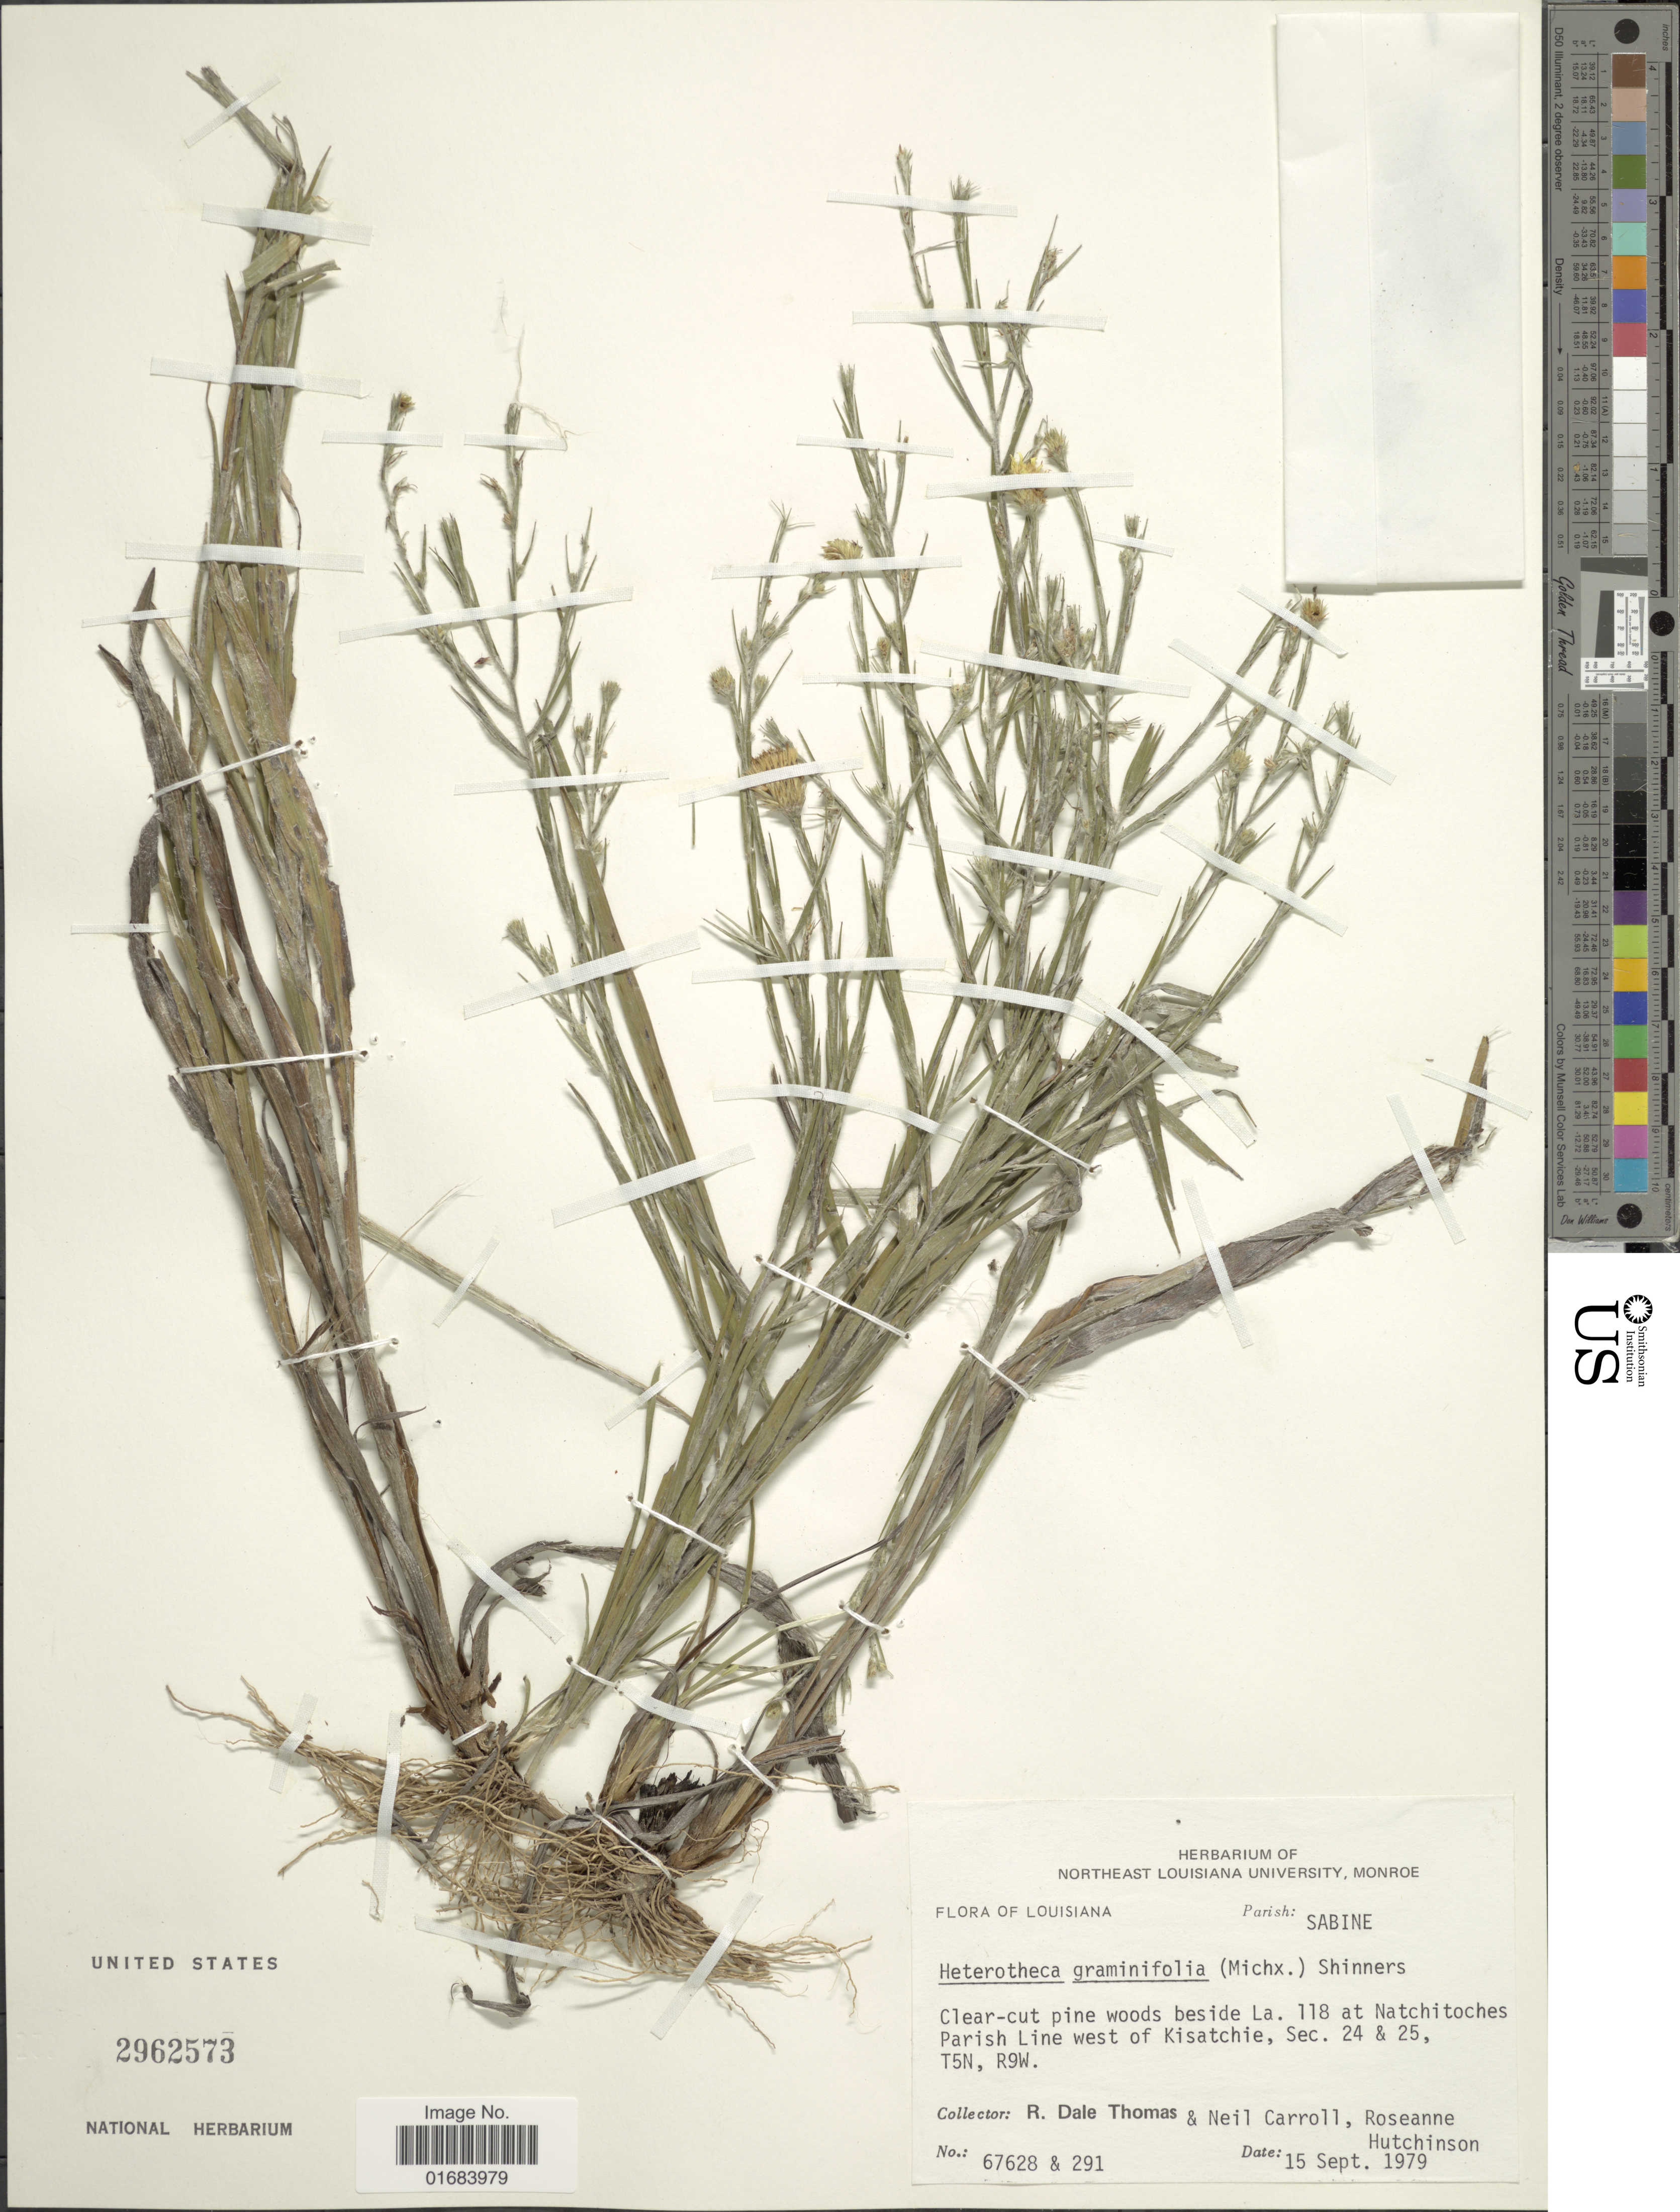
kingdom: Plantae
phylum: Tracheophyta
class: Magnoliopsida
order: Asterales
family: Asteraceae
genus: Pityopsis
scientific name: Pityopsis graminifolia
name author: (Michx.) Nutt.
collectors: R. Thomas, N. Carroll & R. Hutchinson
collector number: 67628&291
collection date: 1979-09-15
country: United States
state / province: Louisiana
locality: Parish: Sabine, 118 at Natchitoches Parish Line west of Kisatchie, Sec. 24 & 25, T5N, R9W.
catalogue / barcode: US 2962573